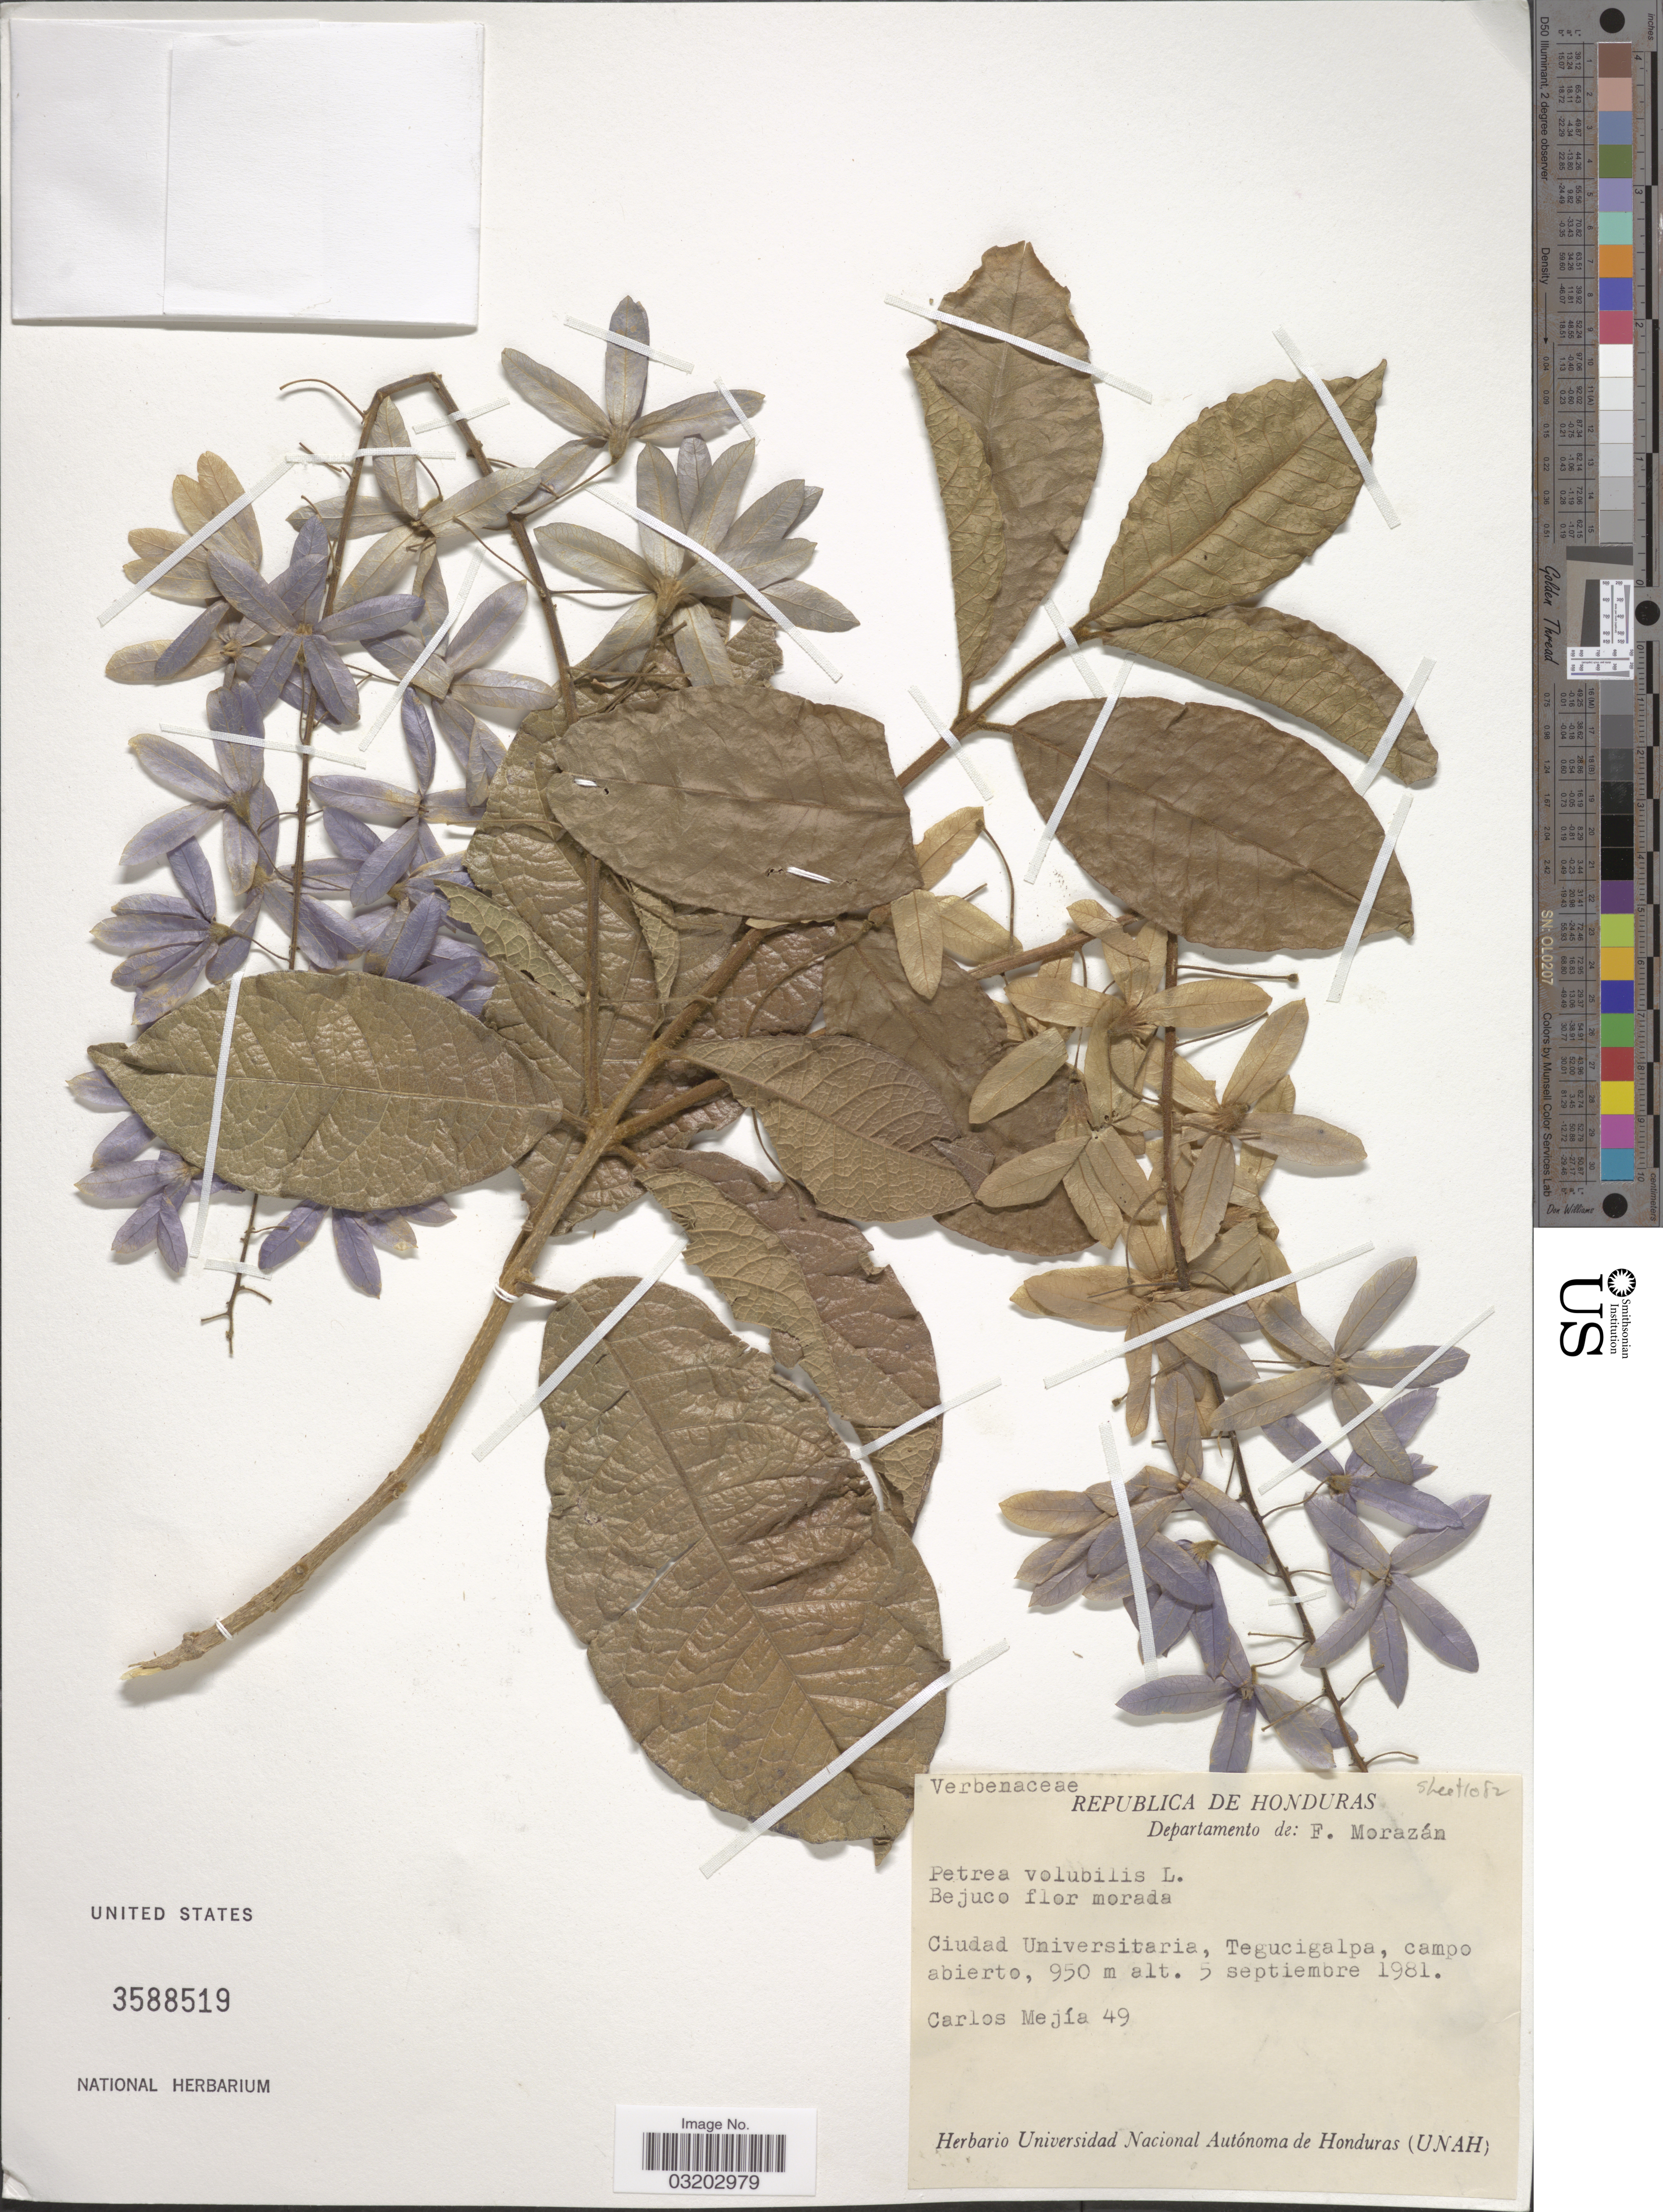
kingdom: Plantae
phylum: Tracheophyta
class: Magnoliopsida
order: Lamiales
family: Verbenaceae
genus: Petrea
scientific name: Petrea volubilis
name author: L.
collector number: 49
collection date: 1981-09-05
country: Honduras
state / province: Fco. Morazán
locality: Departamento de: F. Morazán, Ciudad Universitaria, Tegucigalpa, campo abierto.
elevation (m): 950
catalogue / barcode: US 3588519